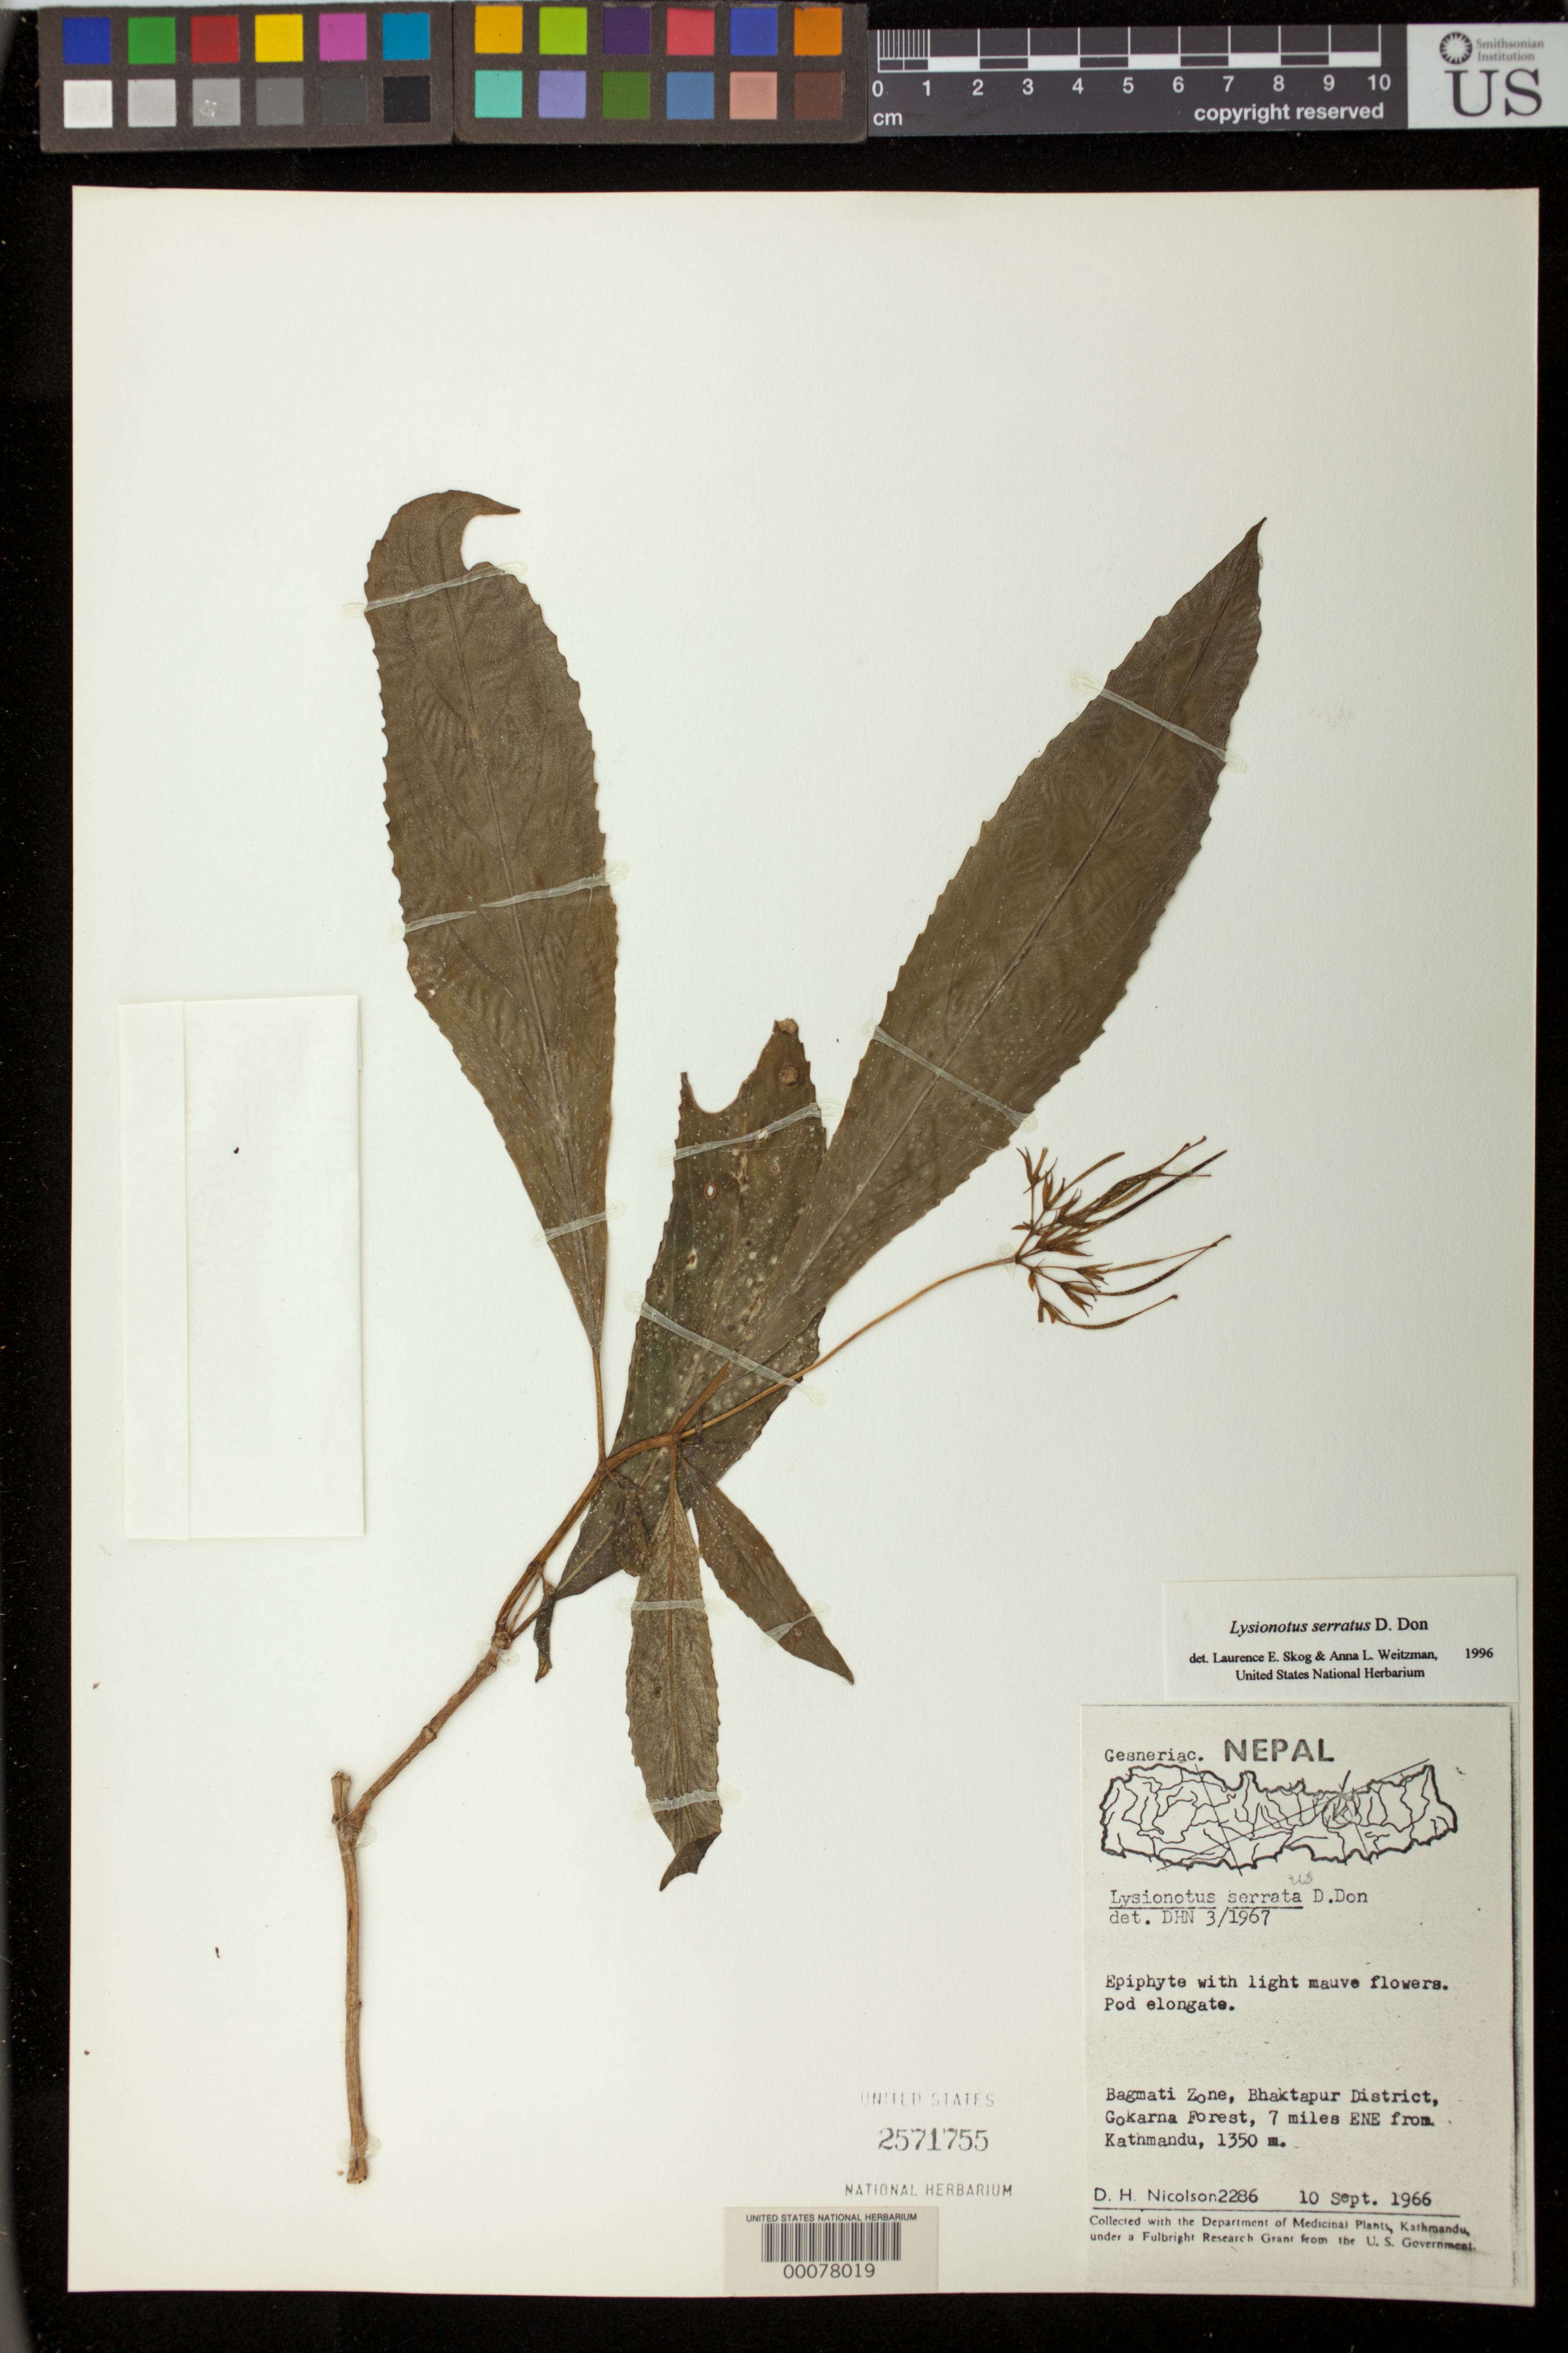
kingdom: Plantae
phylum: Tracheophyta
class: Magnoliopsida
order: Lamiales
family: Gesneriaceae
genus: Lysionotus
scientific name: Lysionotus serrata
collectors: D. H. Nicolson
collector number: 2286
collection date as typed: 10 Sep 1966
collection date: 1966-09-10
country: Nepal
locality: Bagmati zone, bhaktapur district, gokarna forest, 7 miles ene from kathmandu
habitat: Forest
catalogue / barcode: US 2571755